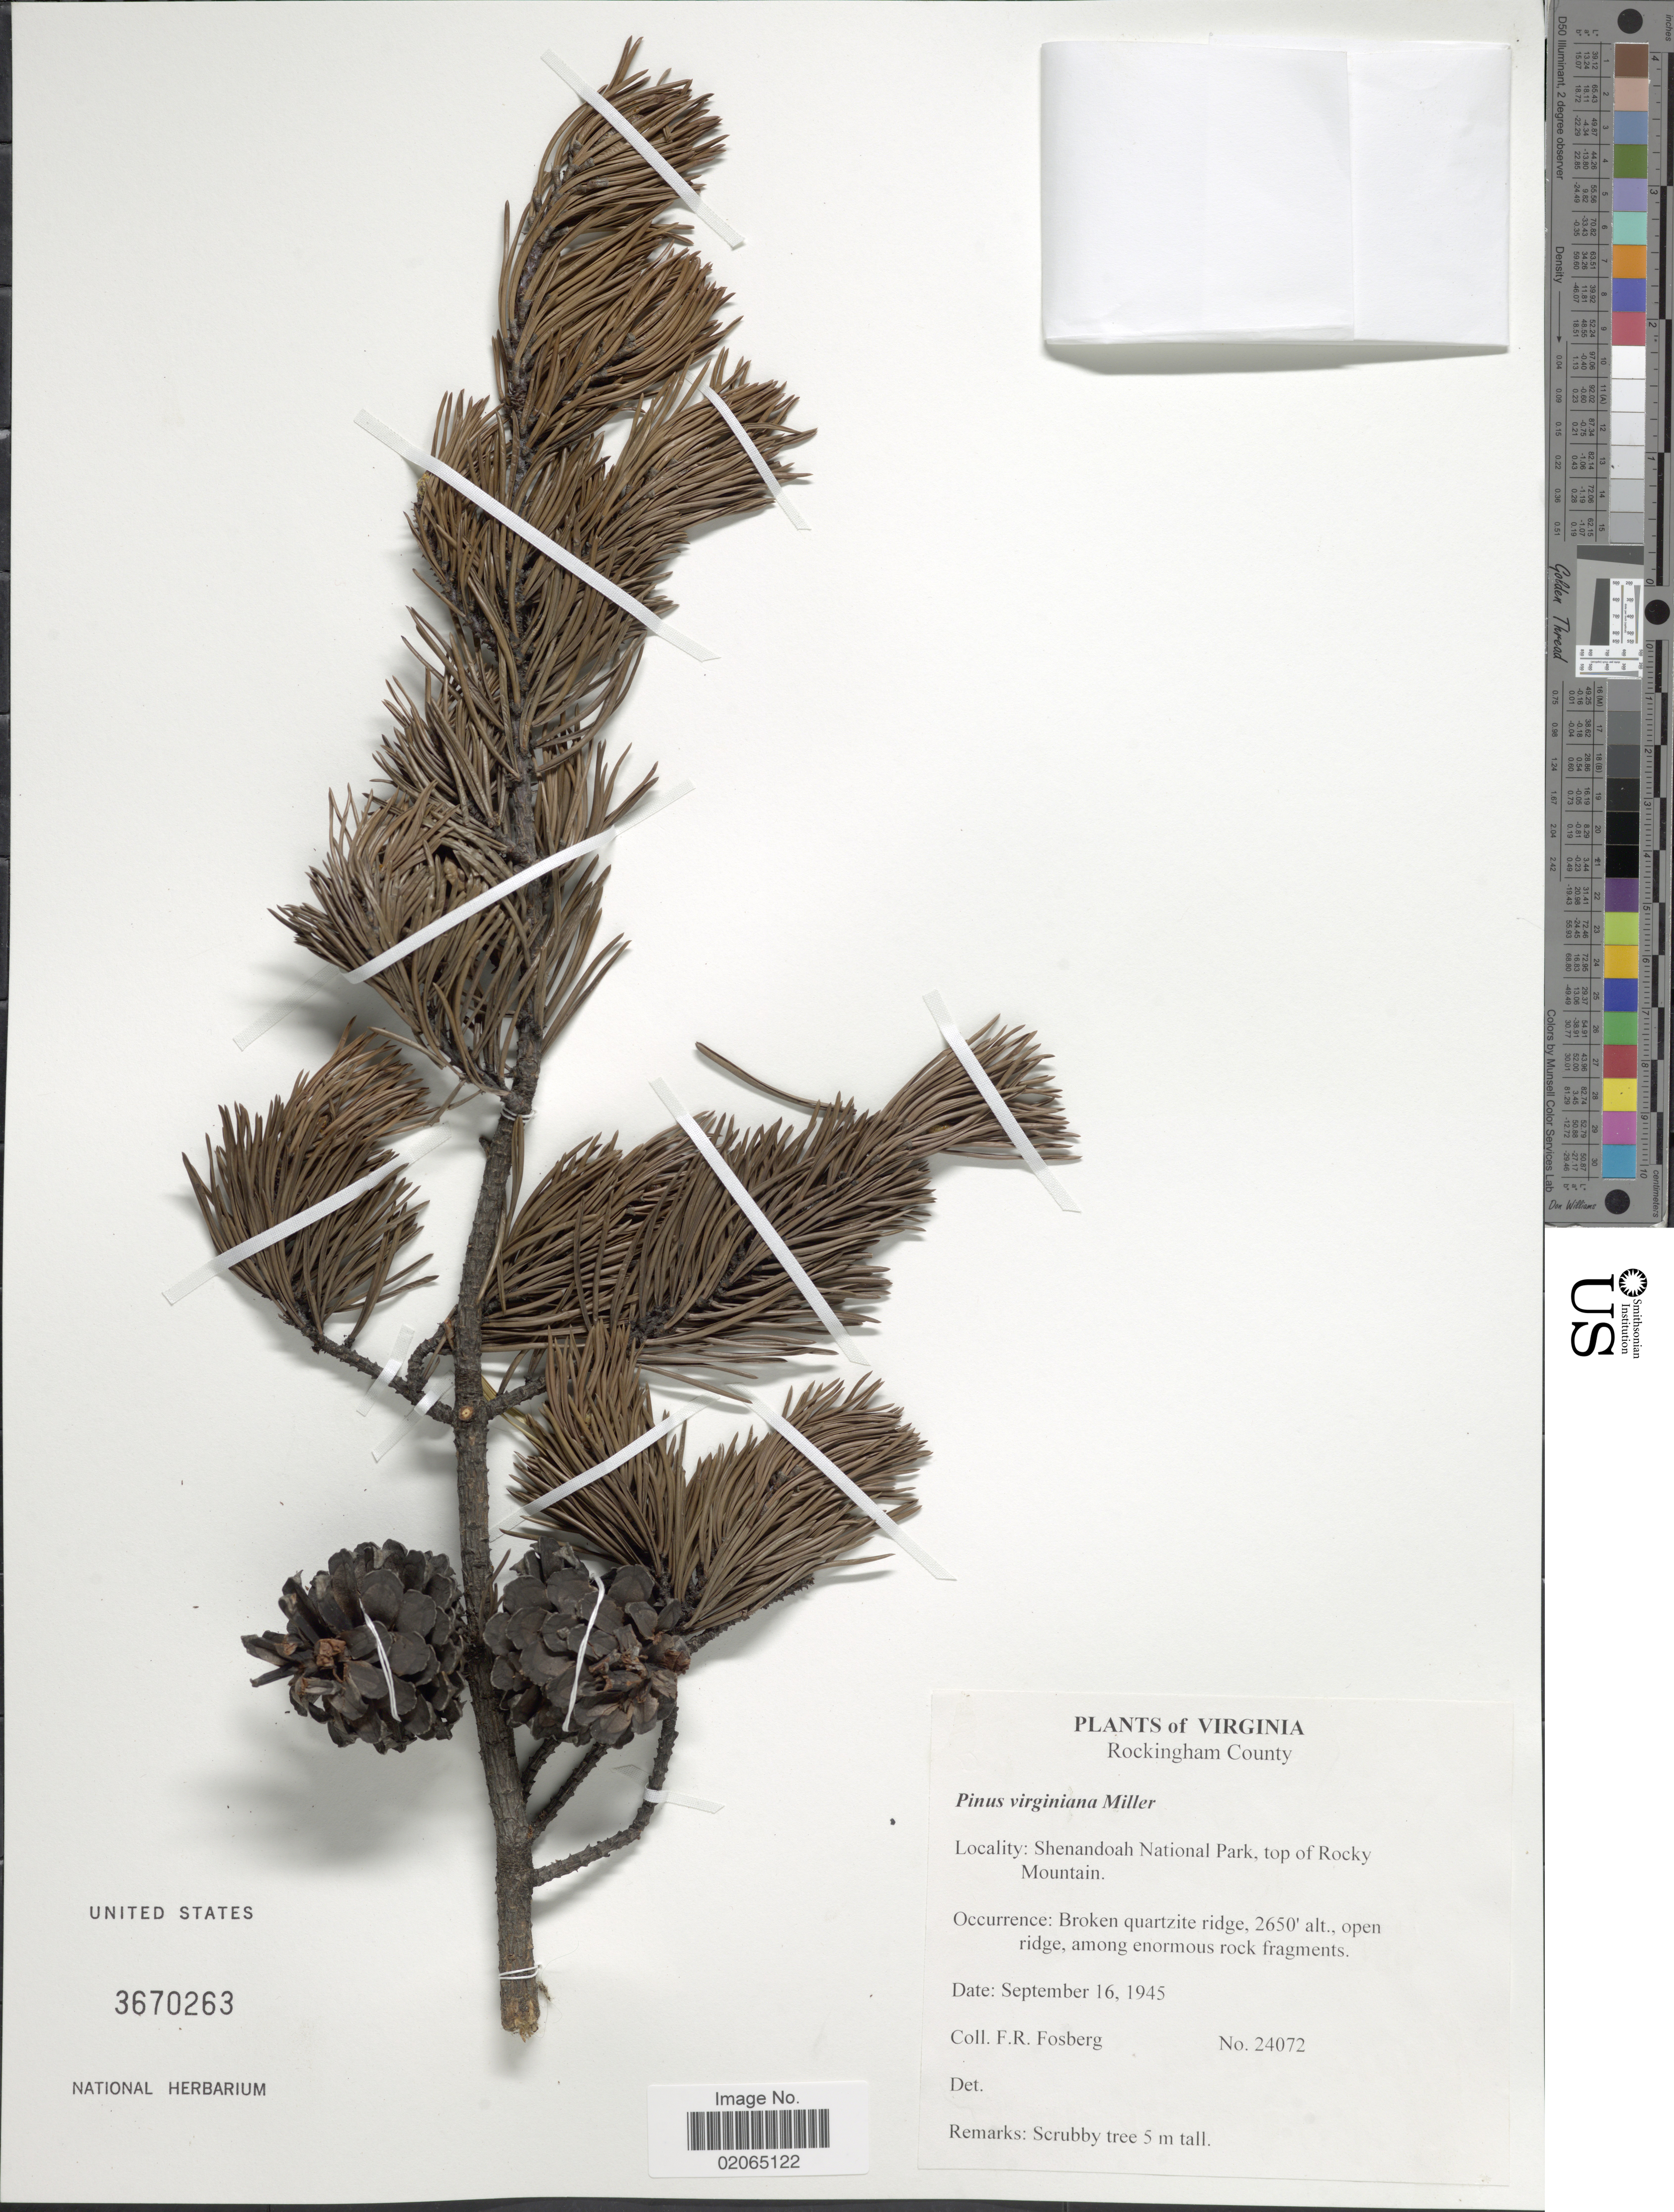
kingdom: Plantae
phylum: Tracheophyta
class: Pinopsida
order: Pinales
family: Pinaceae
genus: Pinus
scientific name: Pinus virginiana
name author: Mill.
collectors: F. R. Fosberg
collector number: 24072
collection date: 1945-09-16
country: United States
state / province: Virginia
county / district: Rockingham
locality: Rockingham County, Shenandoah National Park, top of Rocky Mountain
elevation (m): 808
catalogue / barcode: US 3670263